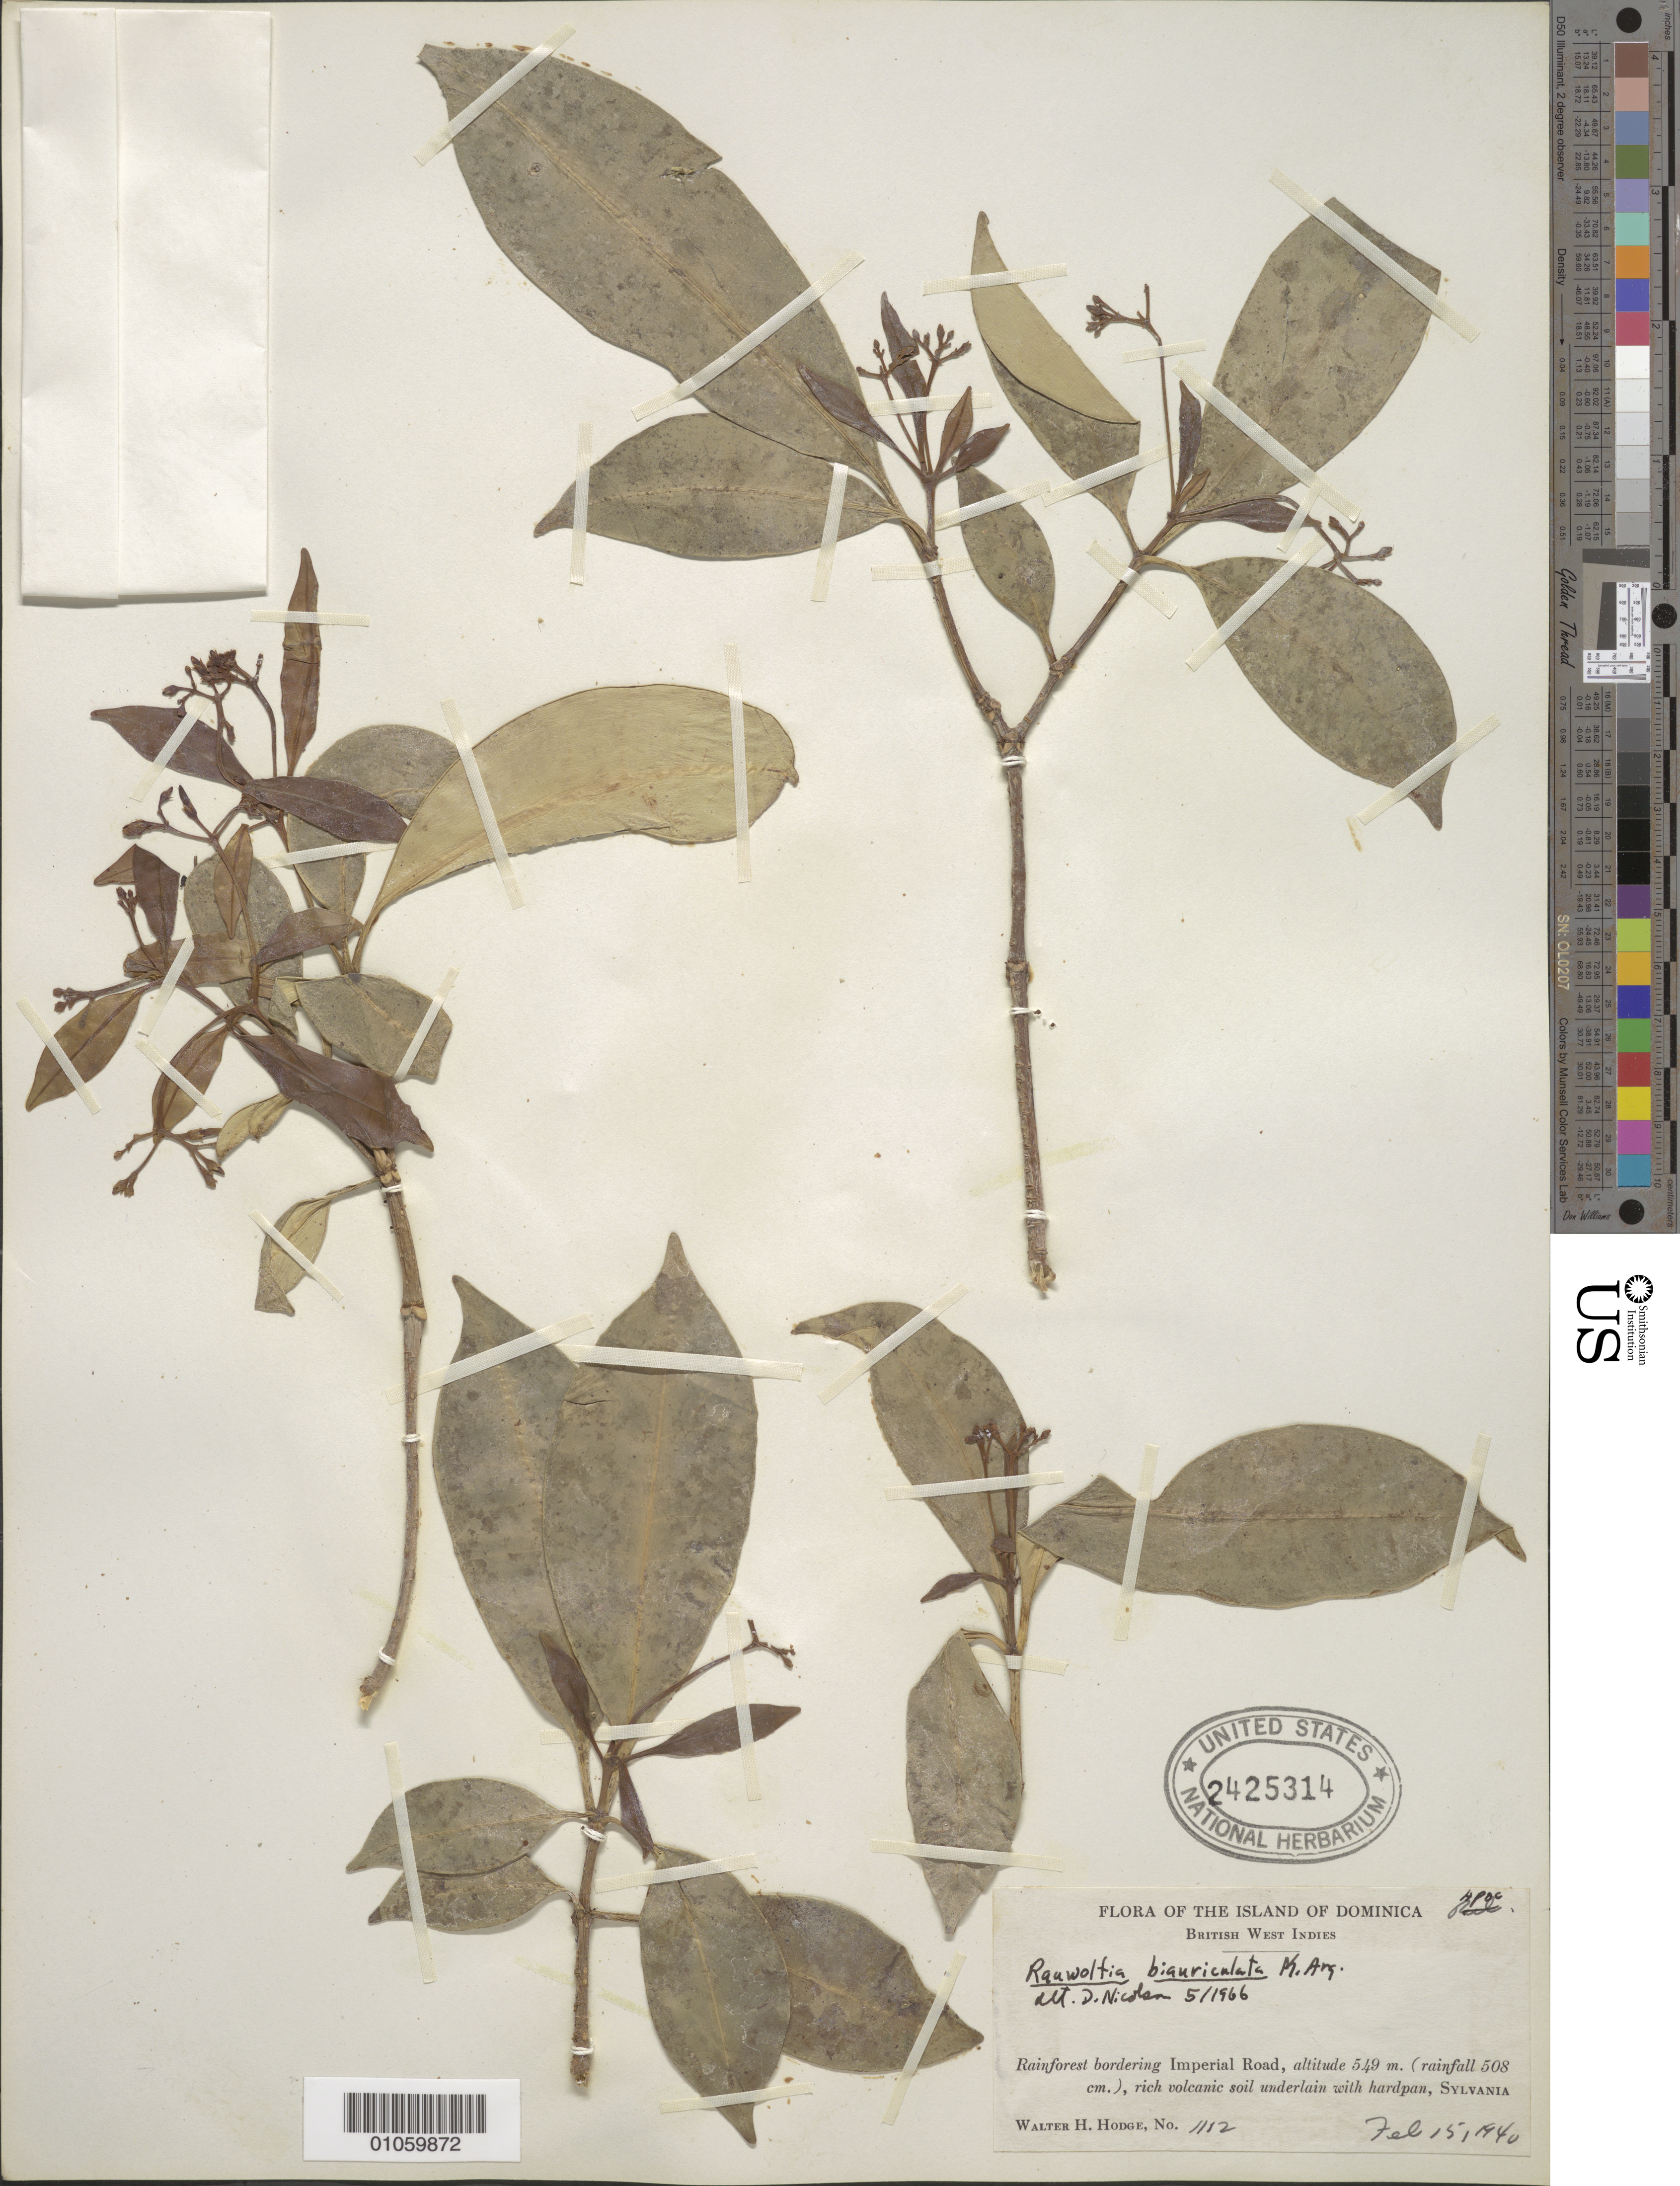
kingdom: Plantae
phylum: Tracheophyta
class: Magnoliopsida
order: Gentianales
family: Apocynaceae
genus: Rauvolfia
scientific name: Rauvolfia biauriculata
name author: Müll. Arg.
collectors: W. Hodge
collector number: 1112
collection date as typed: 15 Feb 1940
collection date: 1940-02-15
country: Dominica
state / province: St. Paul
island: Dominica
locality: Imperial Road, Sylvania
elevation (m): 549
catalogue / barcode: US 2425314